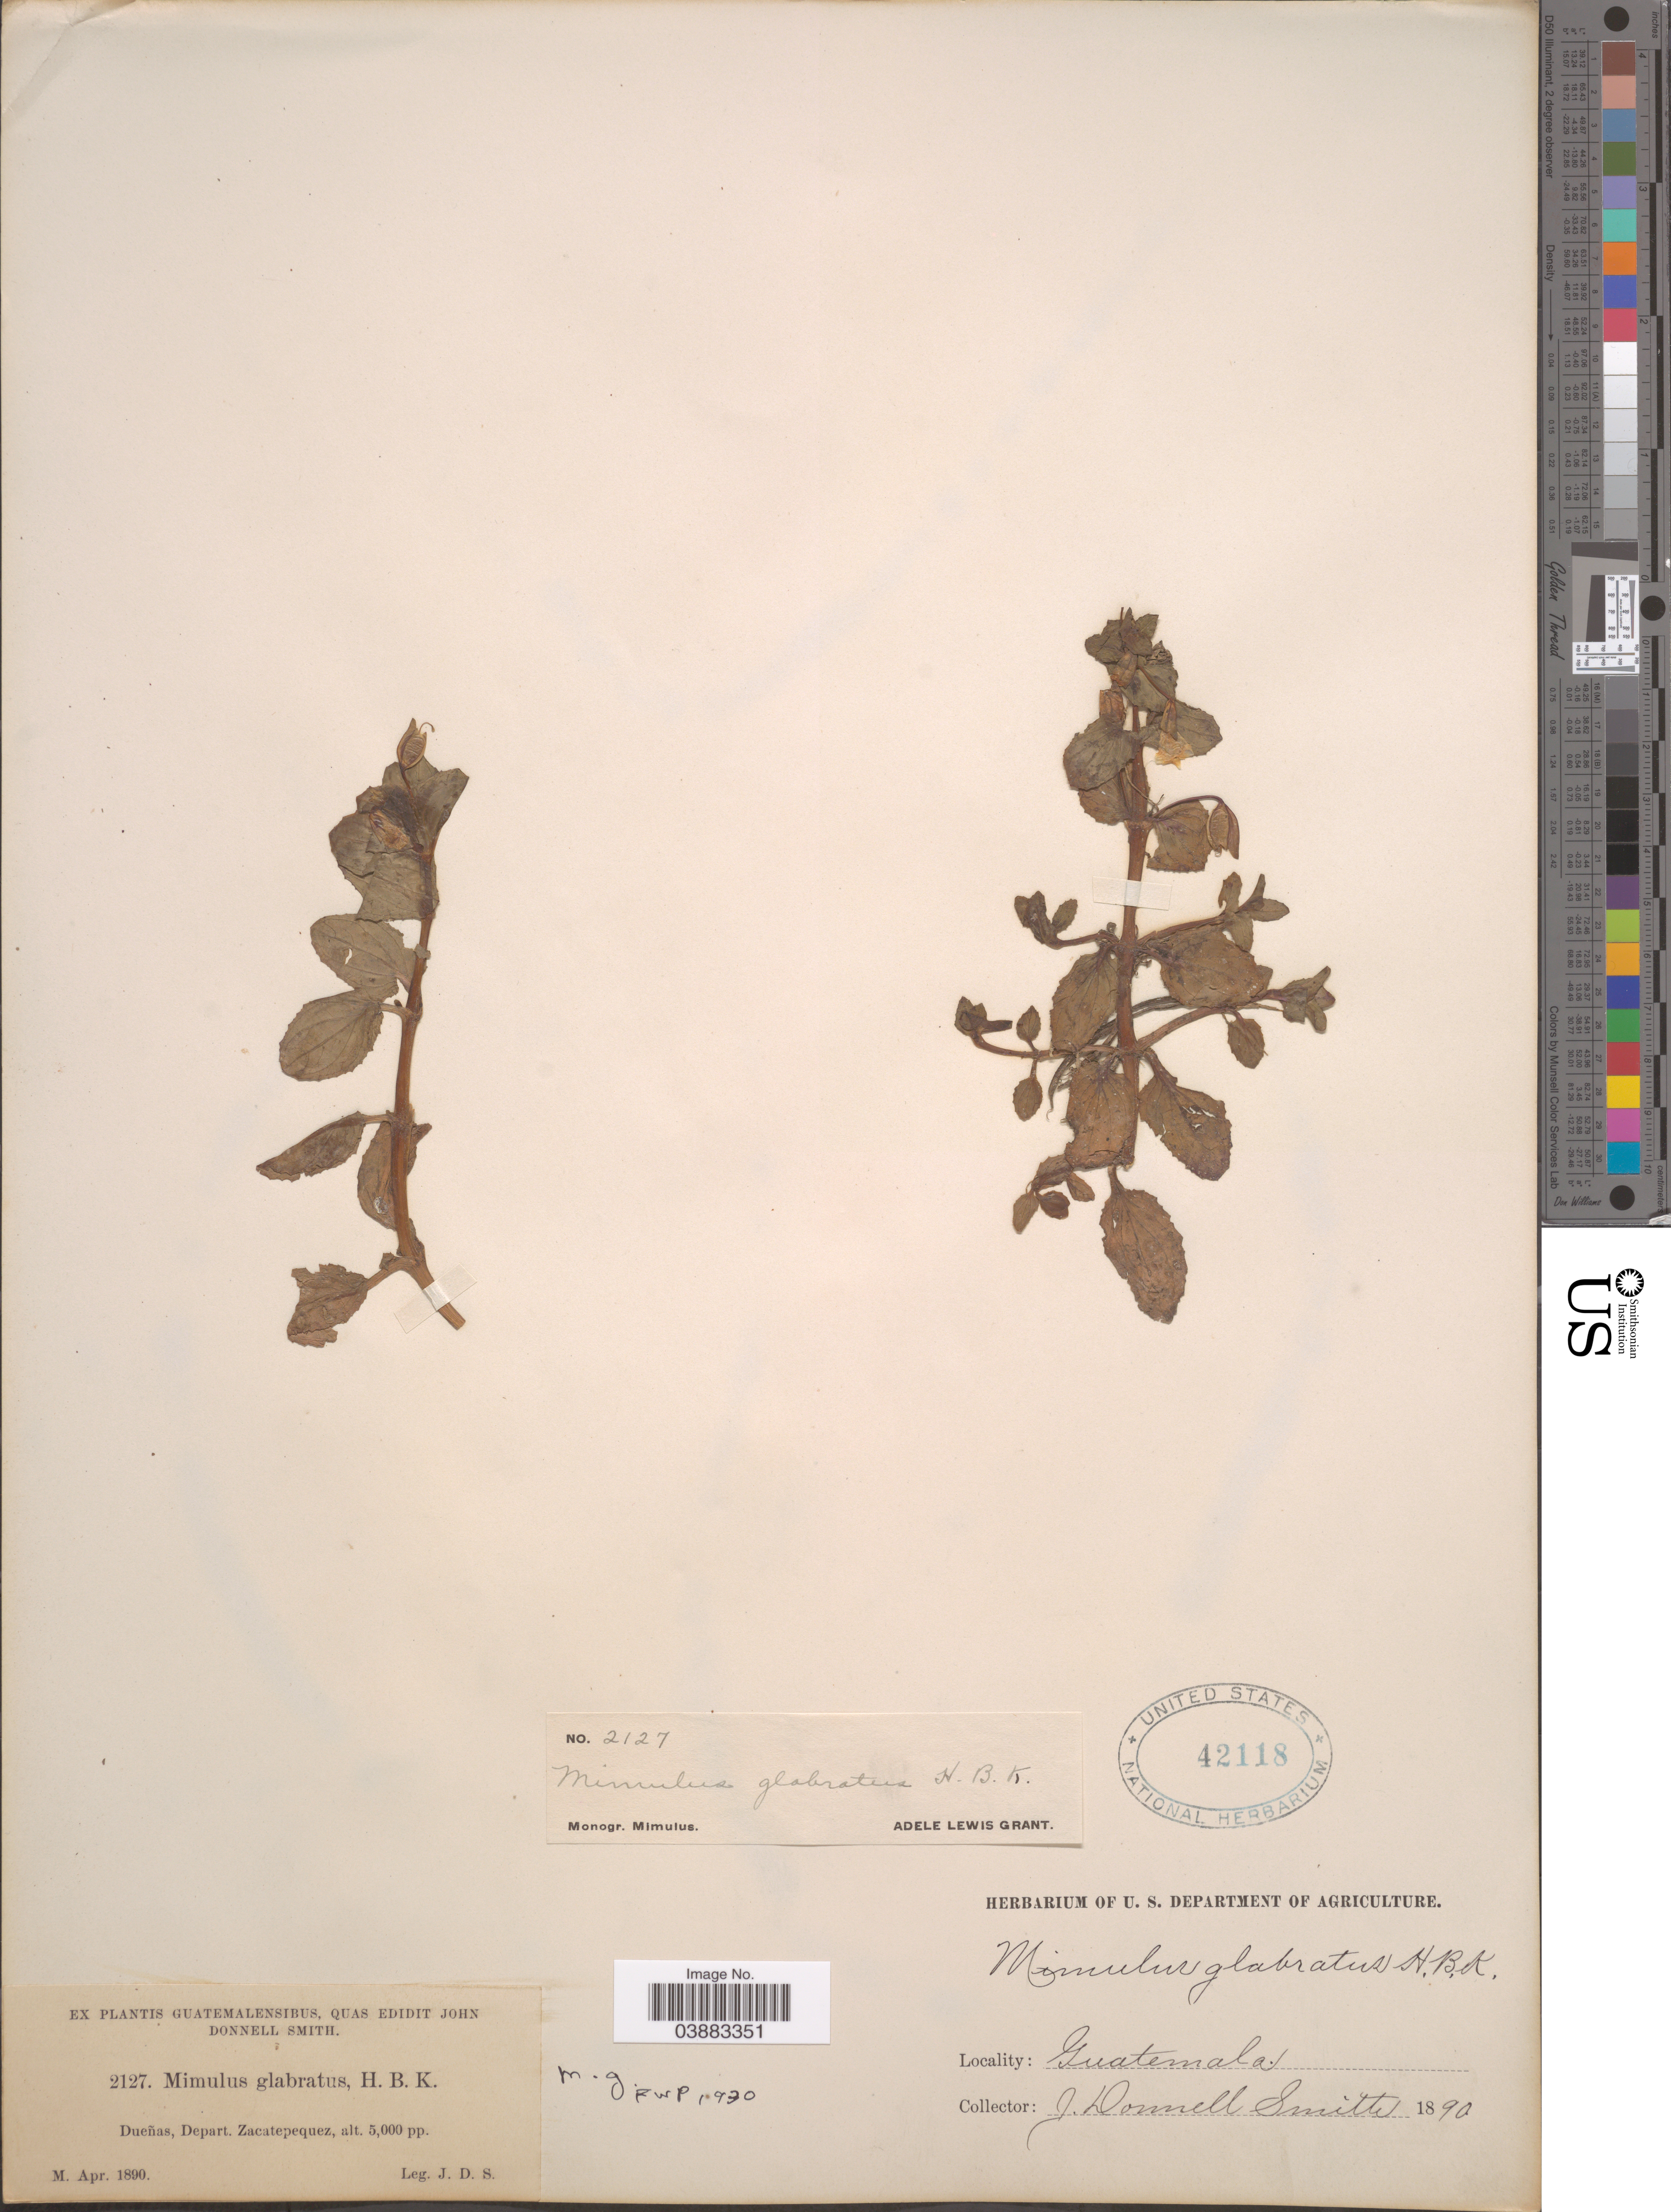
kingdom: Plantae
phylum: Tracheophyta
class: Magnoliopsida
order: Lamiales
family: Phrymaceae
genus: Mimulus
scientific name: Mimulus glabratus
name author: Kunth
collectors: J. Donnell Smith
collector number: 2127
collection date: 1890-04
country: Guatemala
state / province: Sacatepequez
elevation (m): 1524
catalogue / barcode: US 42118